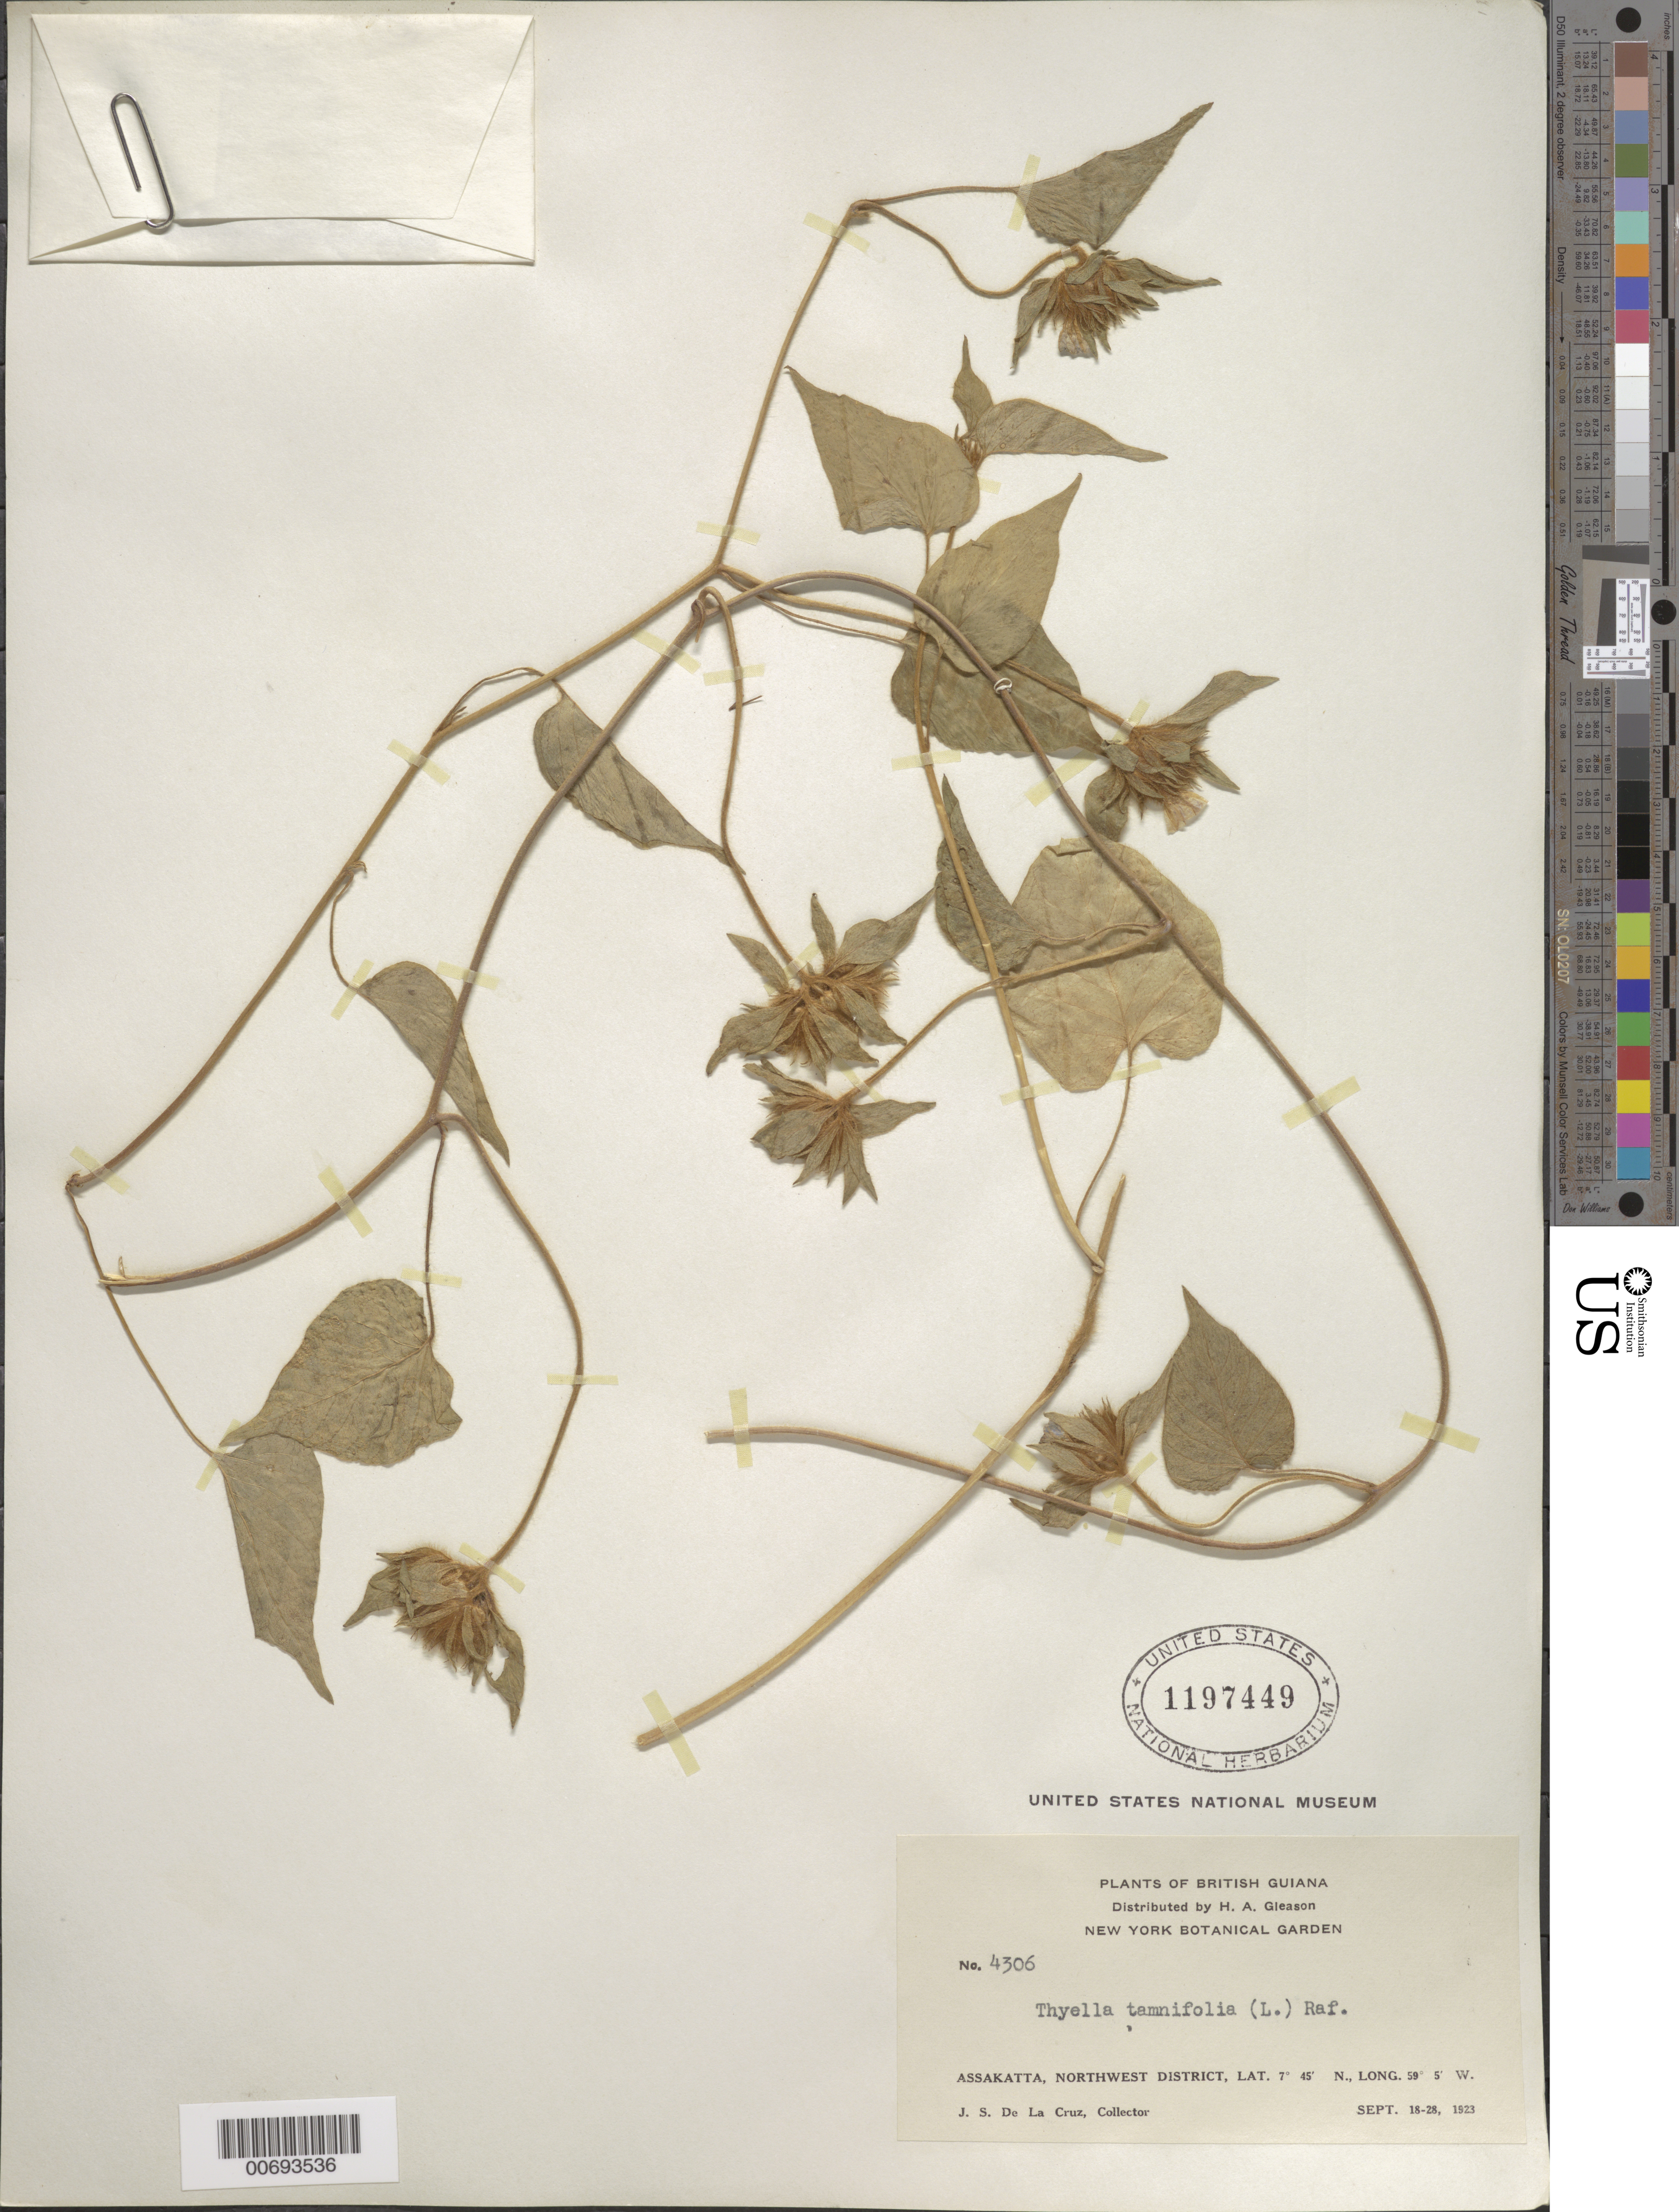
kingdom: Plantae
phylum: Tracheophyta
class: Magnoliopsida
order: Solanales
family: Convolvulaceae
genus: Thyella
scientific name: Thyella tamnifolia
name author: (L.) Raf.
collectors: J. S. de la Cruz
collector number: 4306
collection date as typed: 18-Sep-23 to 28-Sep-23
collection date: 1923-09-18/1923-09-28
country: Guyana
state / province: Barima-Waini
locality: Assakatta, NW District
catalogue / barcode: US 1197449